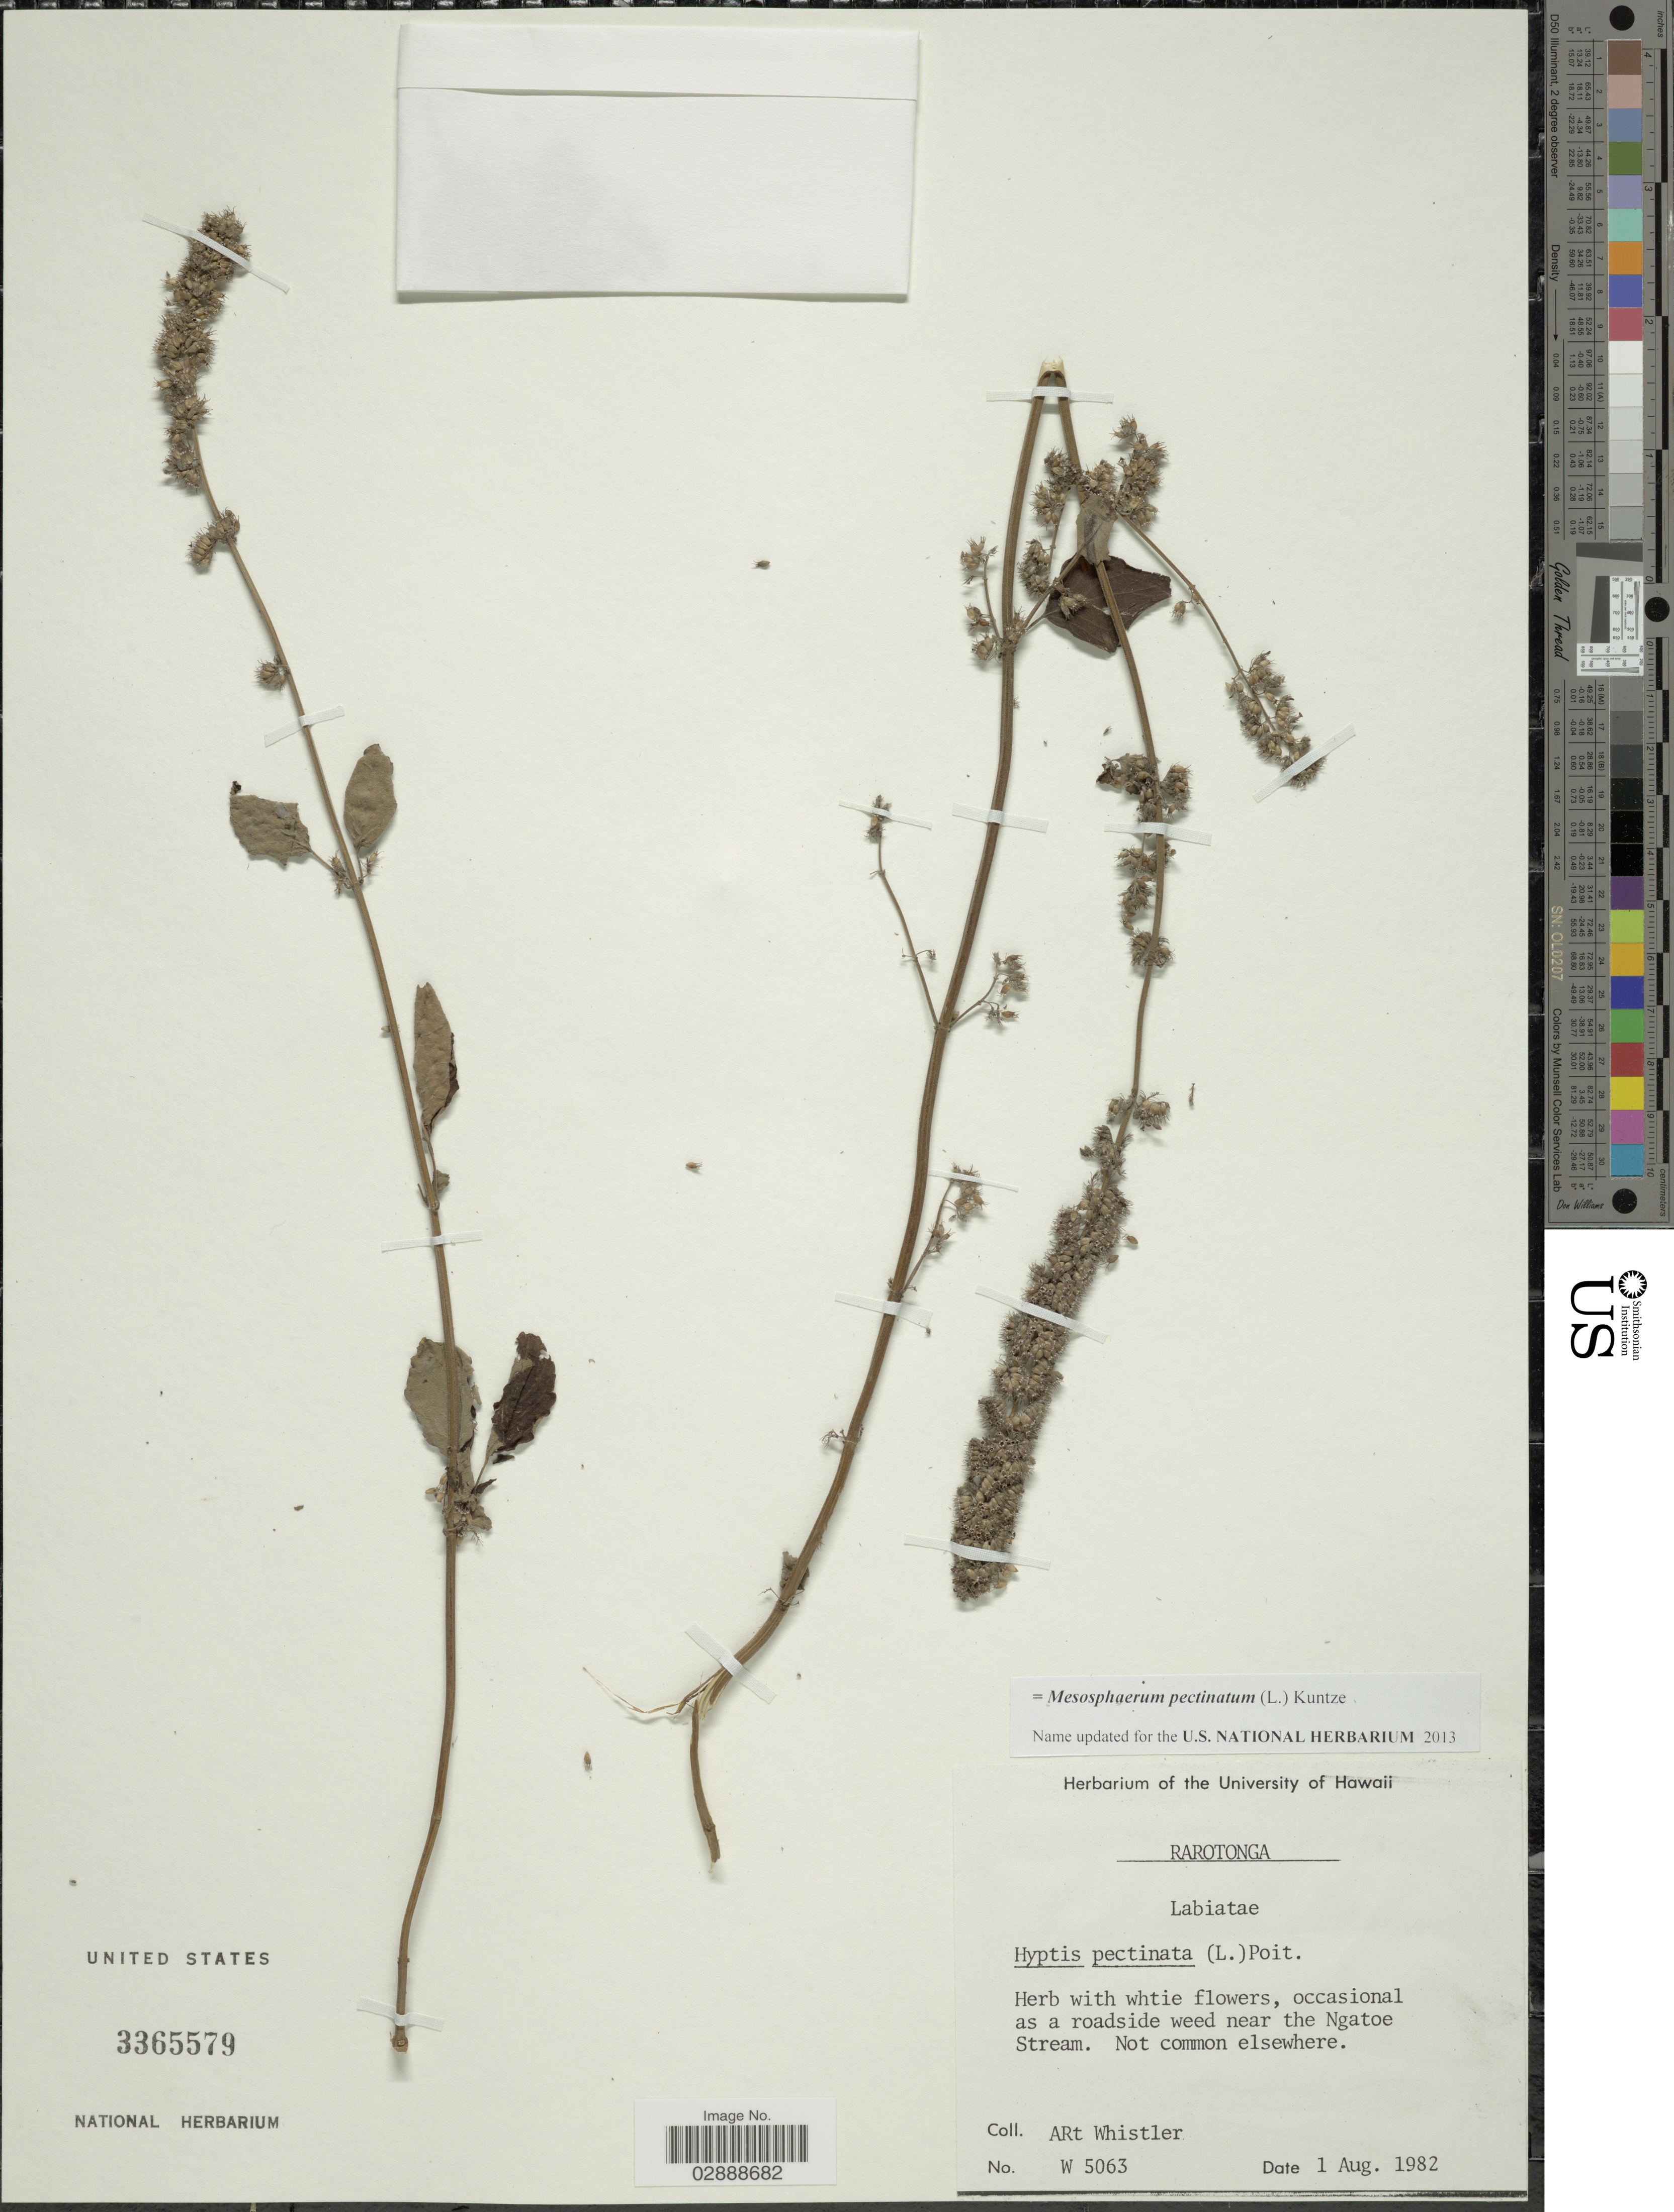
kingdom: Plantae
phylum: Tracheophyta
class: Magnoliopsida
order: Lamiales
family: Lamiaceae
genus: Mesosphaerum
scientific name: Mesosphaerum pectinatum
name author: (L.) Kuntze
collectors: A. Whistler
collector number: W5063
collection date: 1982-08-01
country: Cook Islands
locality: Rarotonga, occasional as a roadside weed near the Ngatoe Stream.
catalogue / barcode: US 3365579